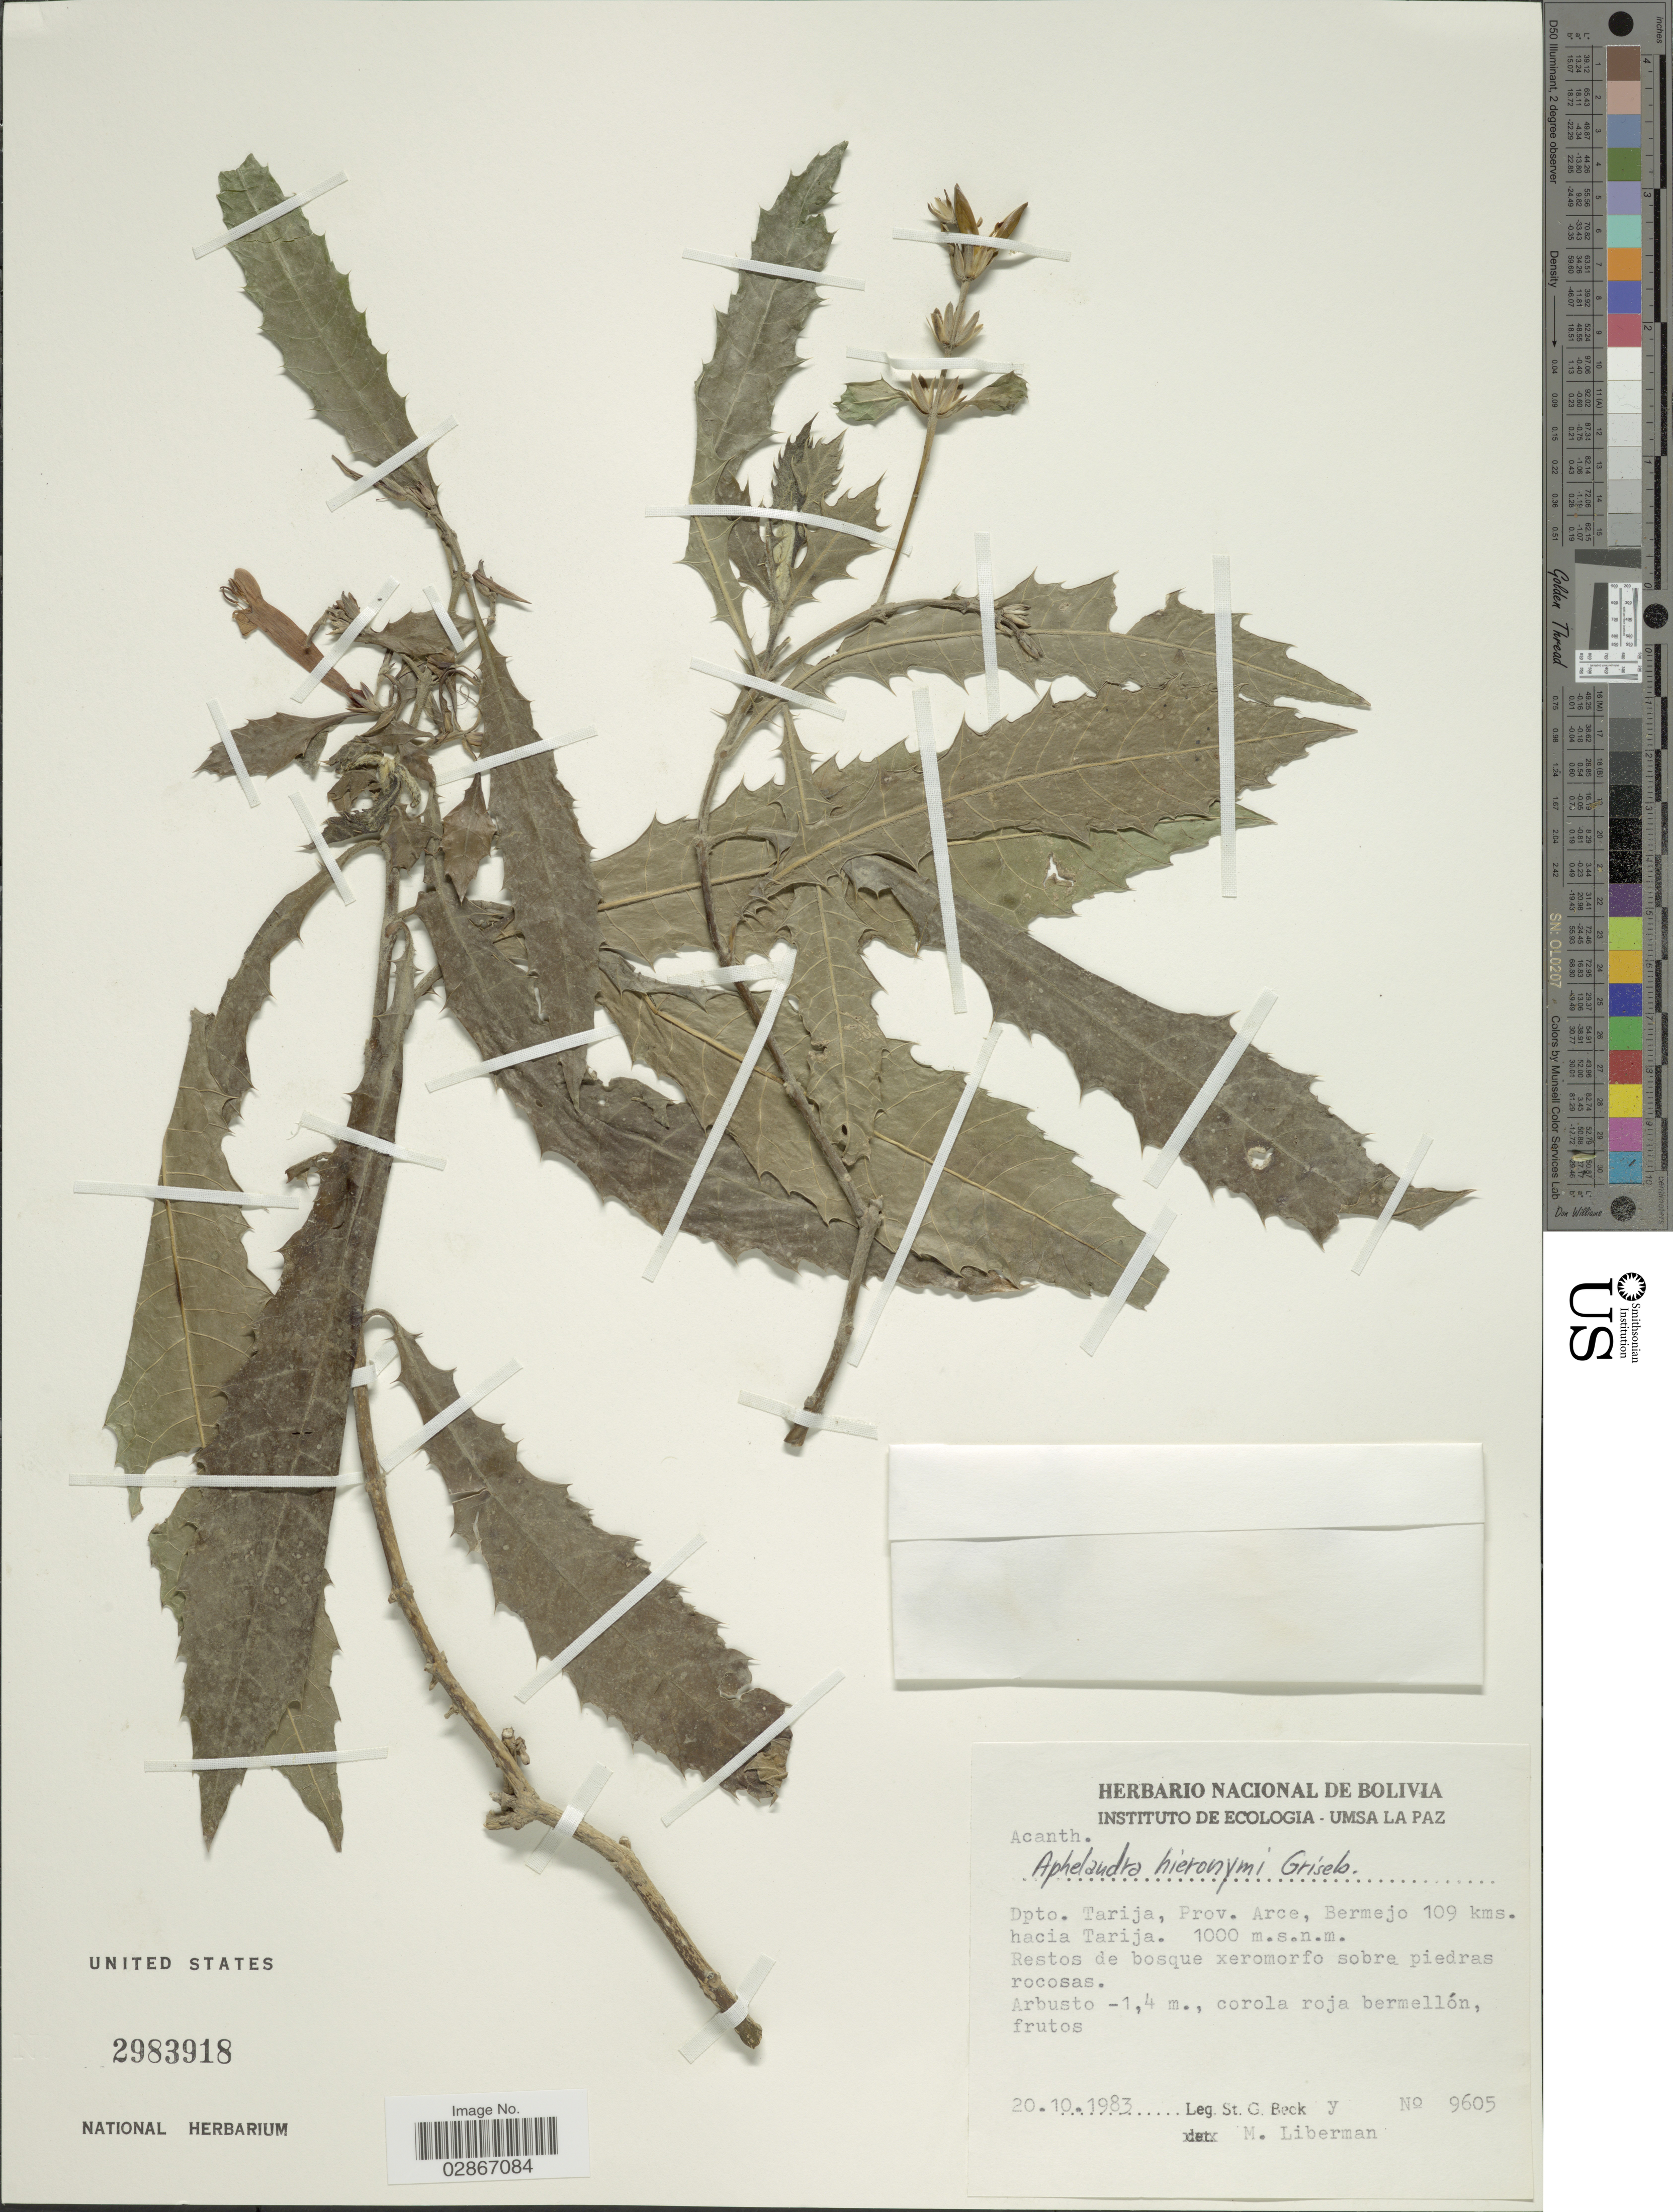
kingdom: Plantae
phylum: Tracheophyta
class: Magnoliopsida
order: Lamiales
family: Acanthaceae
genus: Aphelandra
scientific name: Aphelandra hieronymi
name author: Griseb.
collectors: S. G. Beck & M. Liberman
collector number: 9605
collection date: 1983-10-20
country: Bolivia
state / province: Tarija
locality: Dpto. Tarija, Prov. Arce, Bermejo 109 kms. hacia Tarija.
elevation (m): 1000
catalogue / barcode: US 2983918